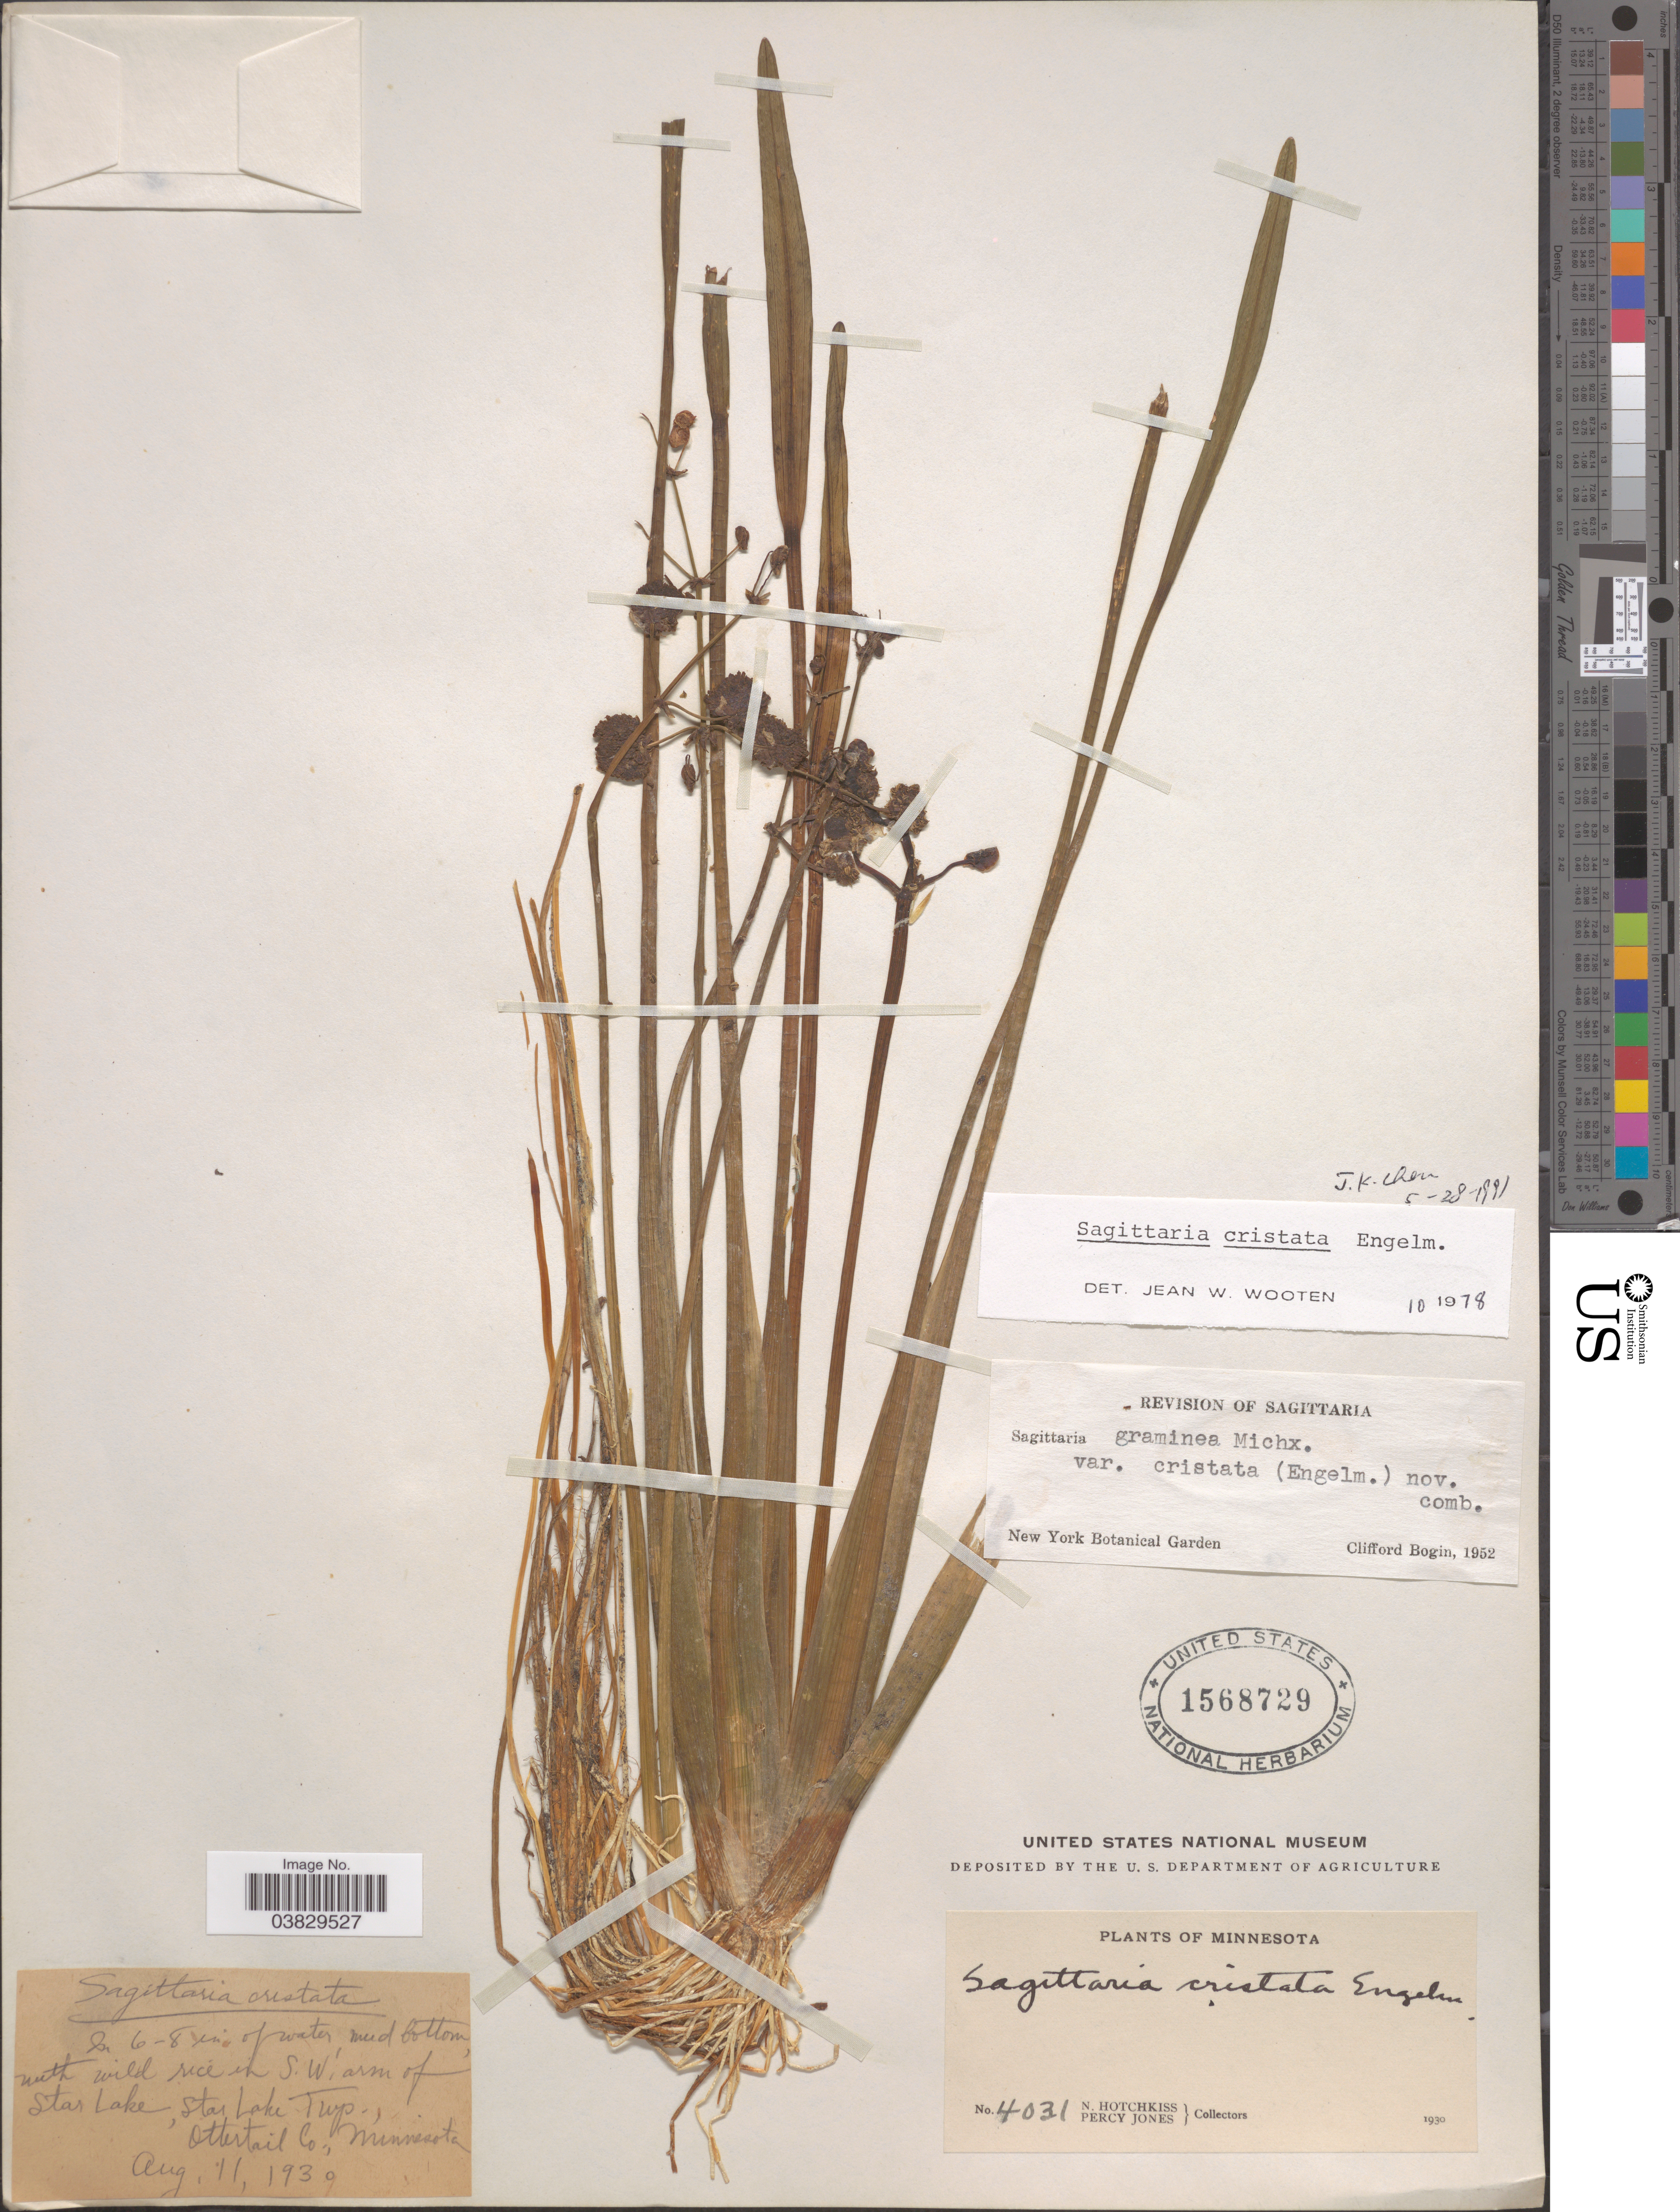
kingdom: Plantae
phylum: Tracheophyta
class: Liliopsida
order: Alismatales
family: Alismataceae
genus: Sagittaria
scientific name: Sagittaria cristata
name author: Engelm.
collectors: N. Hotchkiss & P. Jones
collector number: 4031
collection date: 1930-08-11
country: United States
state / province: Minnesota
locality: S.W. arm of Star Lake, Star Lake Twp., Ottertail Co.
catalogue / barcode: US 1568729